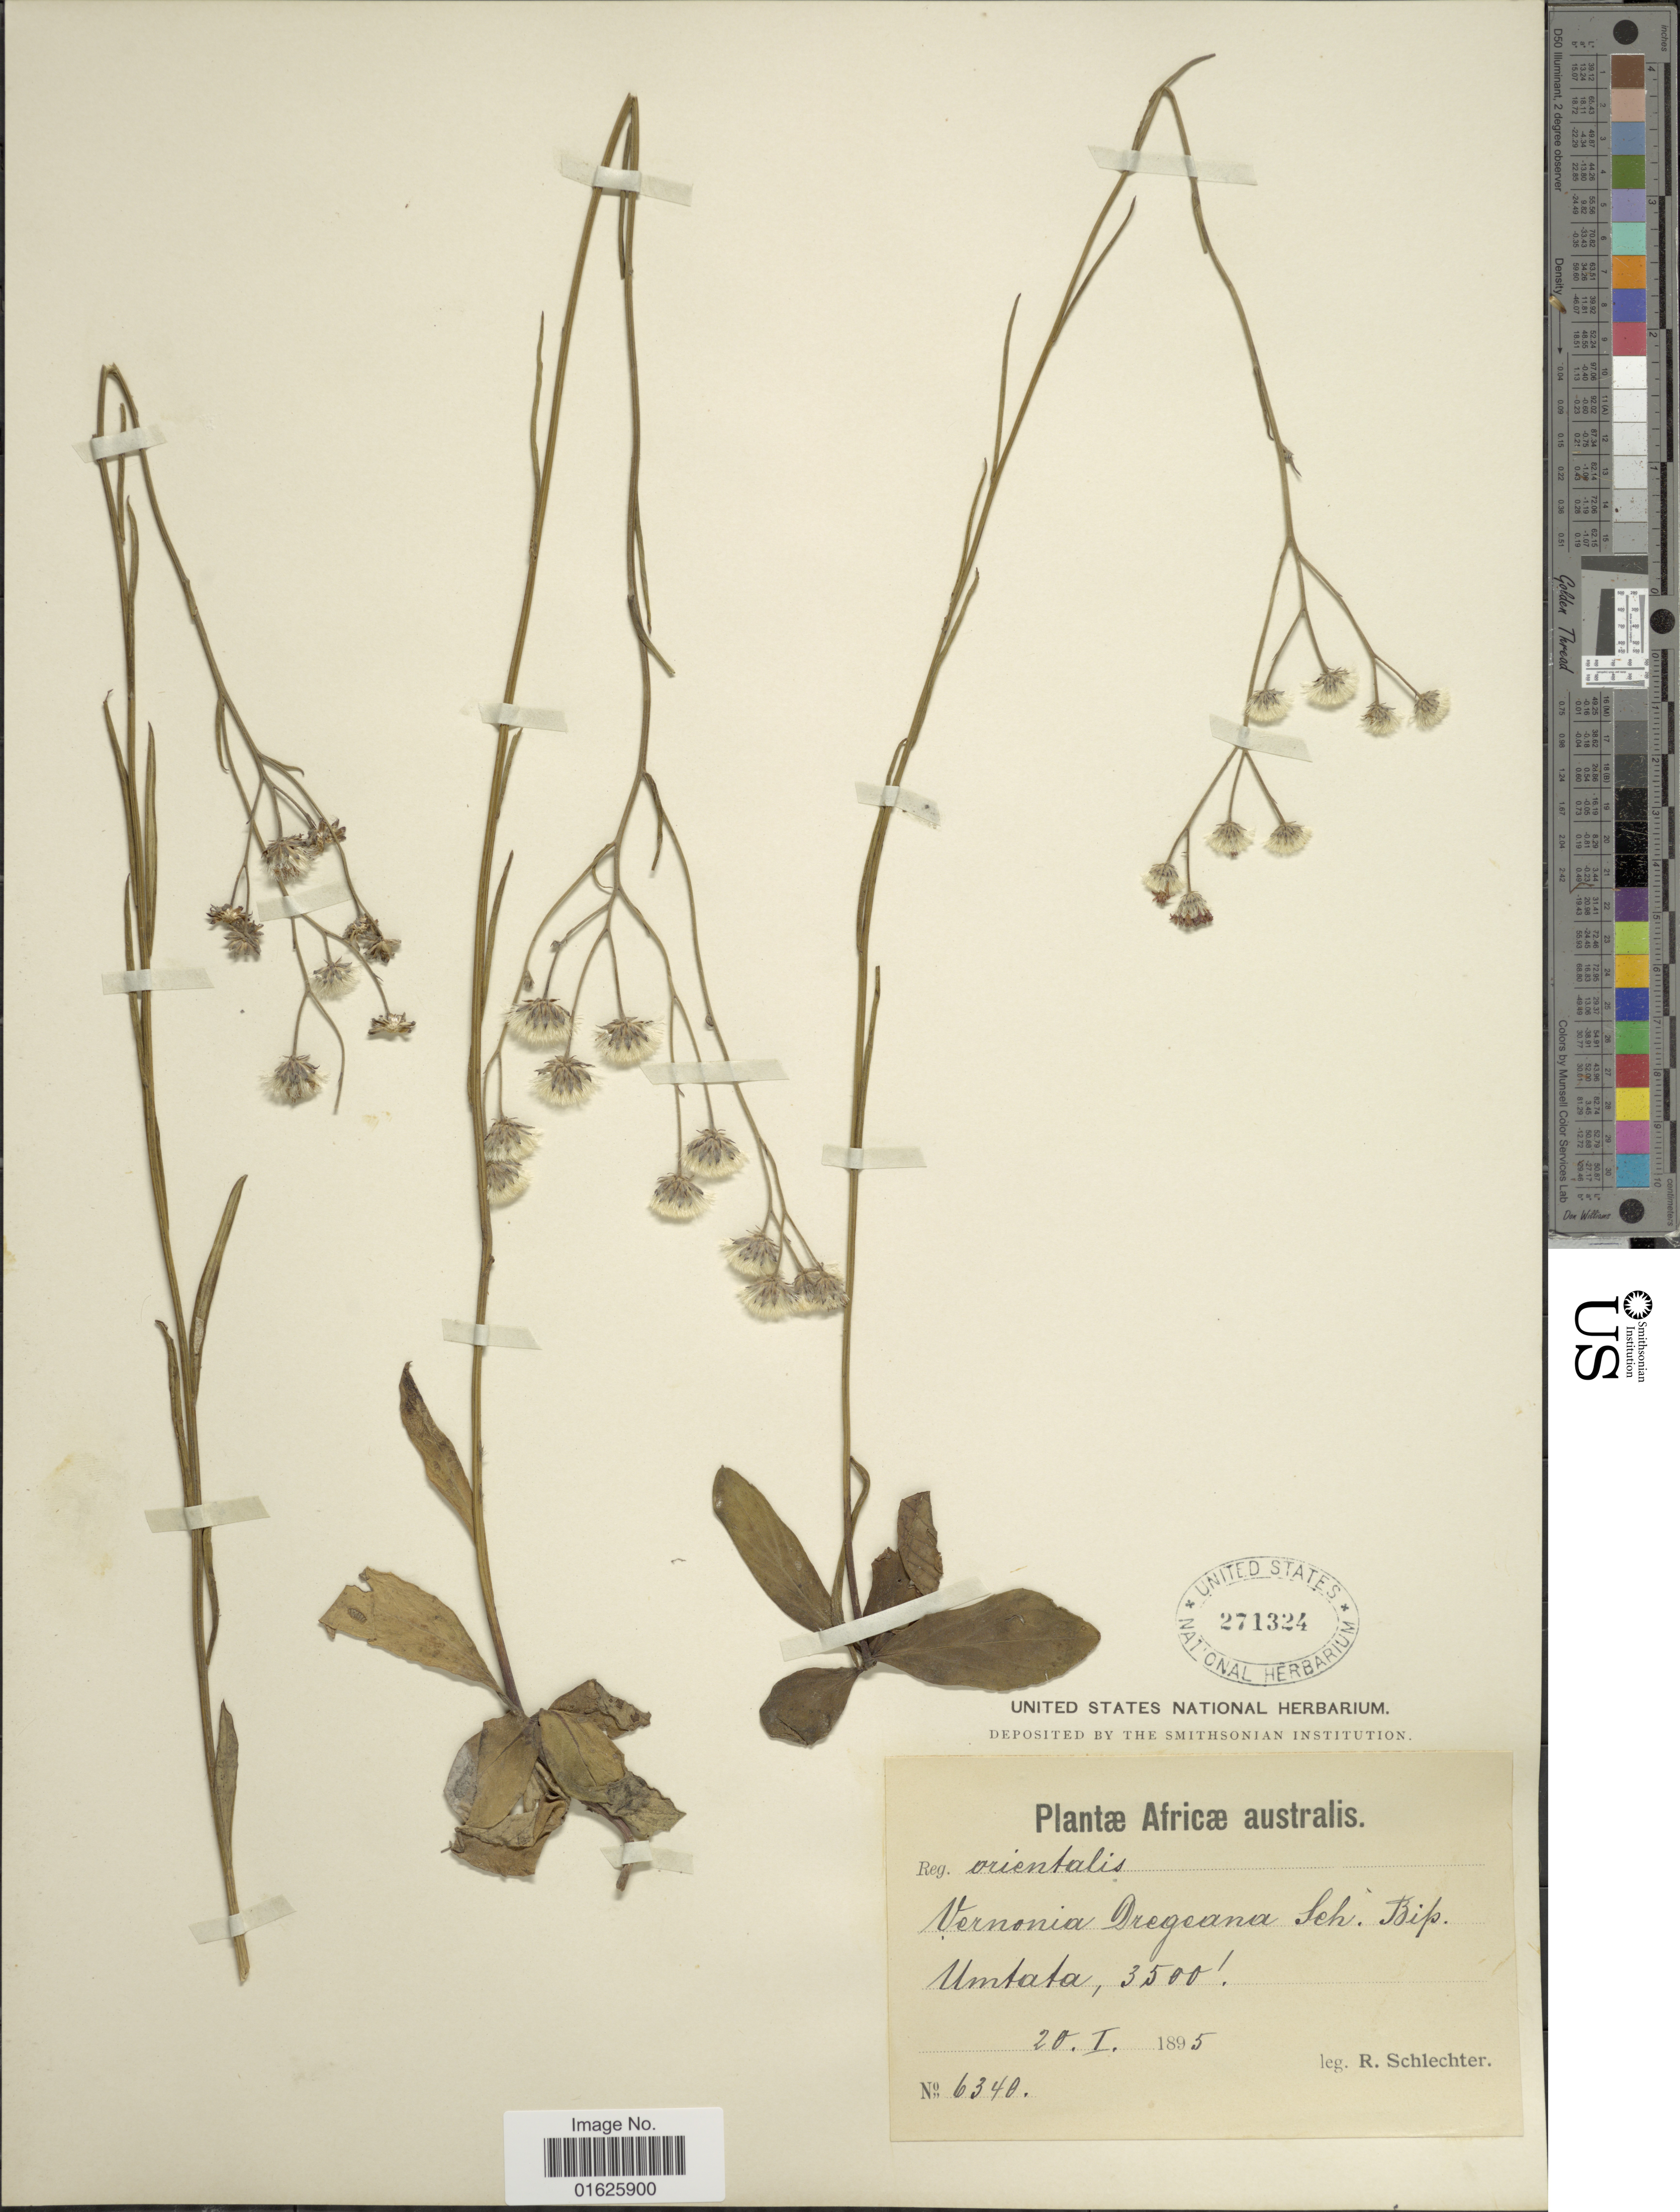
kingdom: Plantae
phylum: Tracheophyta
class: Magnoliopsida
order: Asterales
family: Asteraceae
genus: Hilliardiella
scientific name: Hilliardiella nudicaulis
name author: (DC.) H. Rob.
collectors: F. R. R. Schlechter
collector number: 6340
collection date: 1895-01-20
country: South Africa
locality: Africæ australis, Umtata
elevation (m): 1067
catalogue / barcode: US 271324